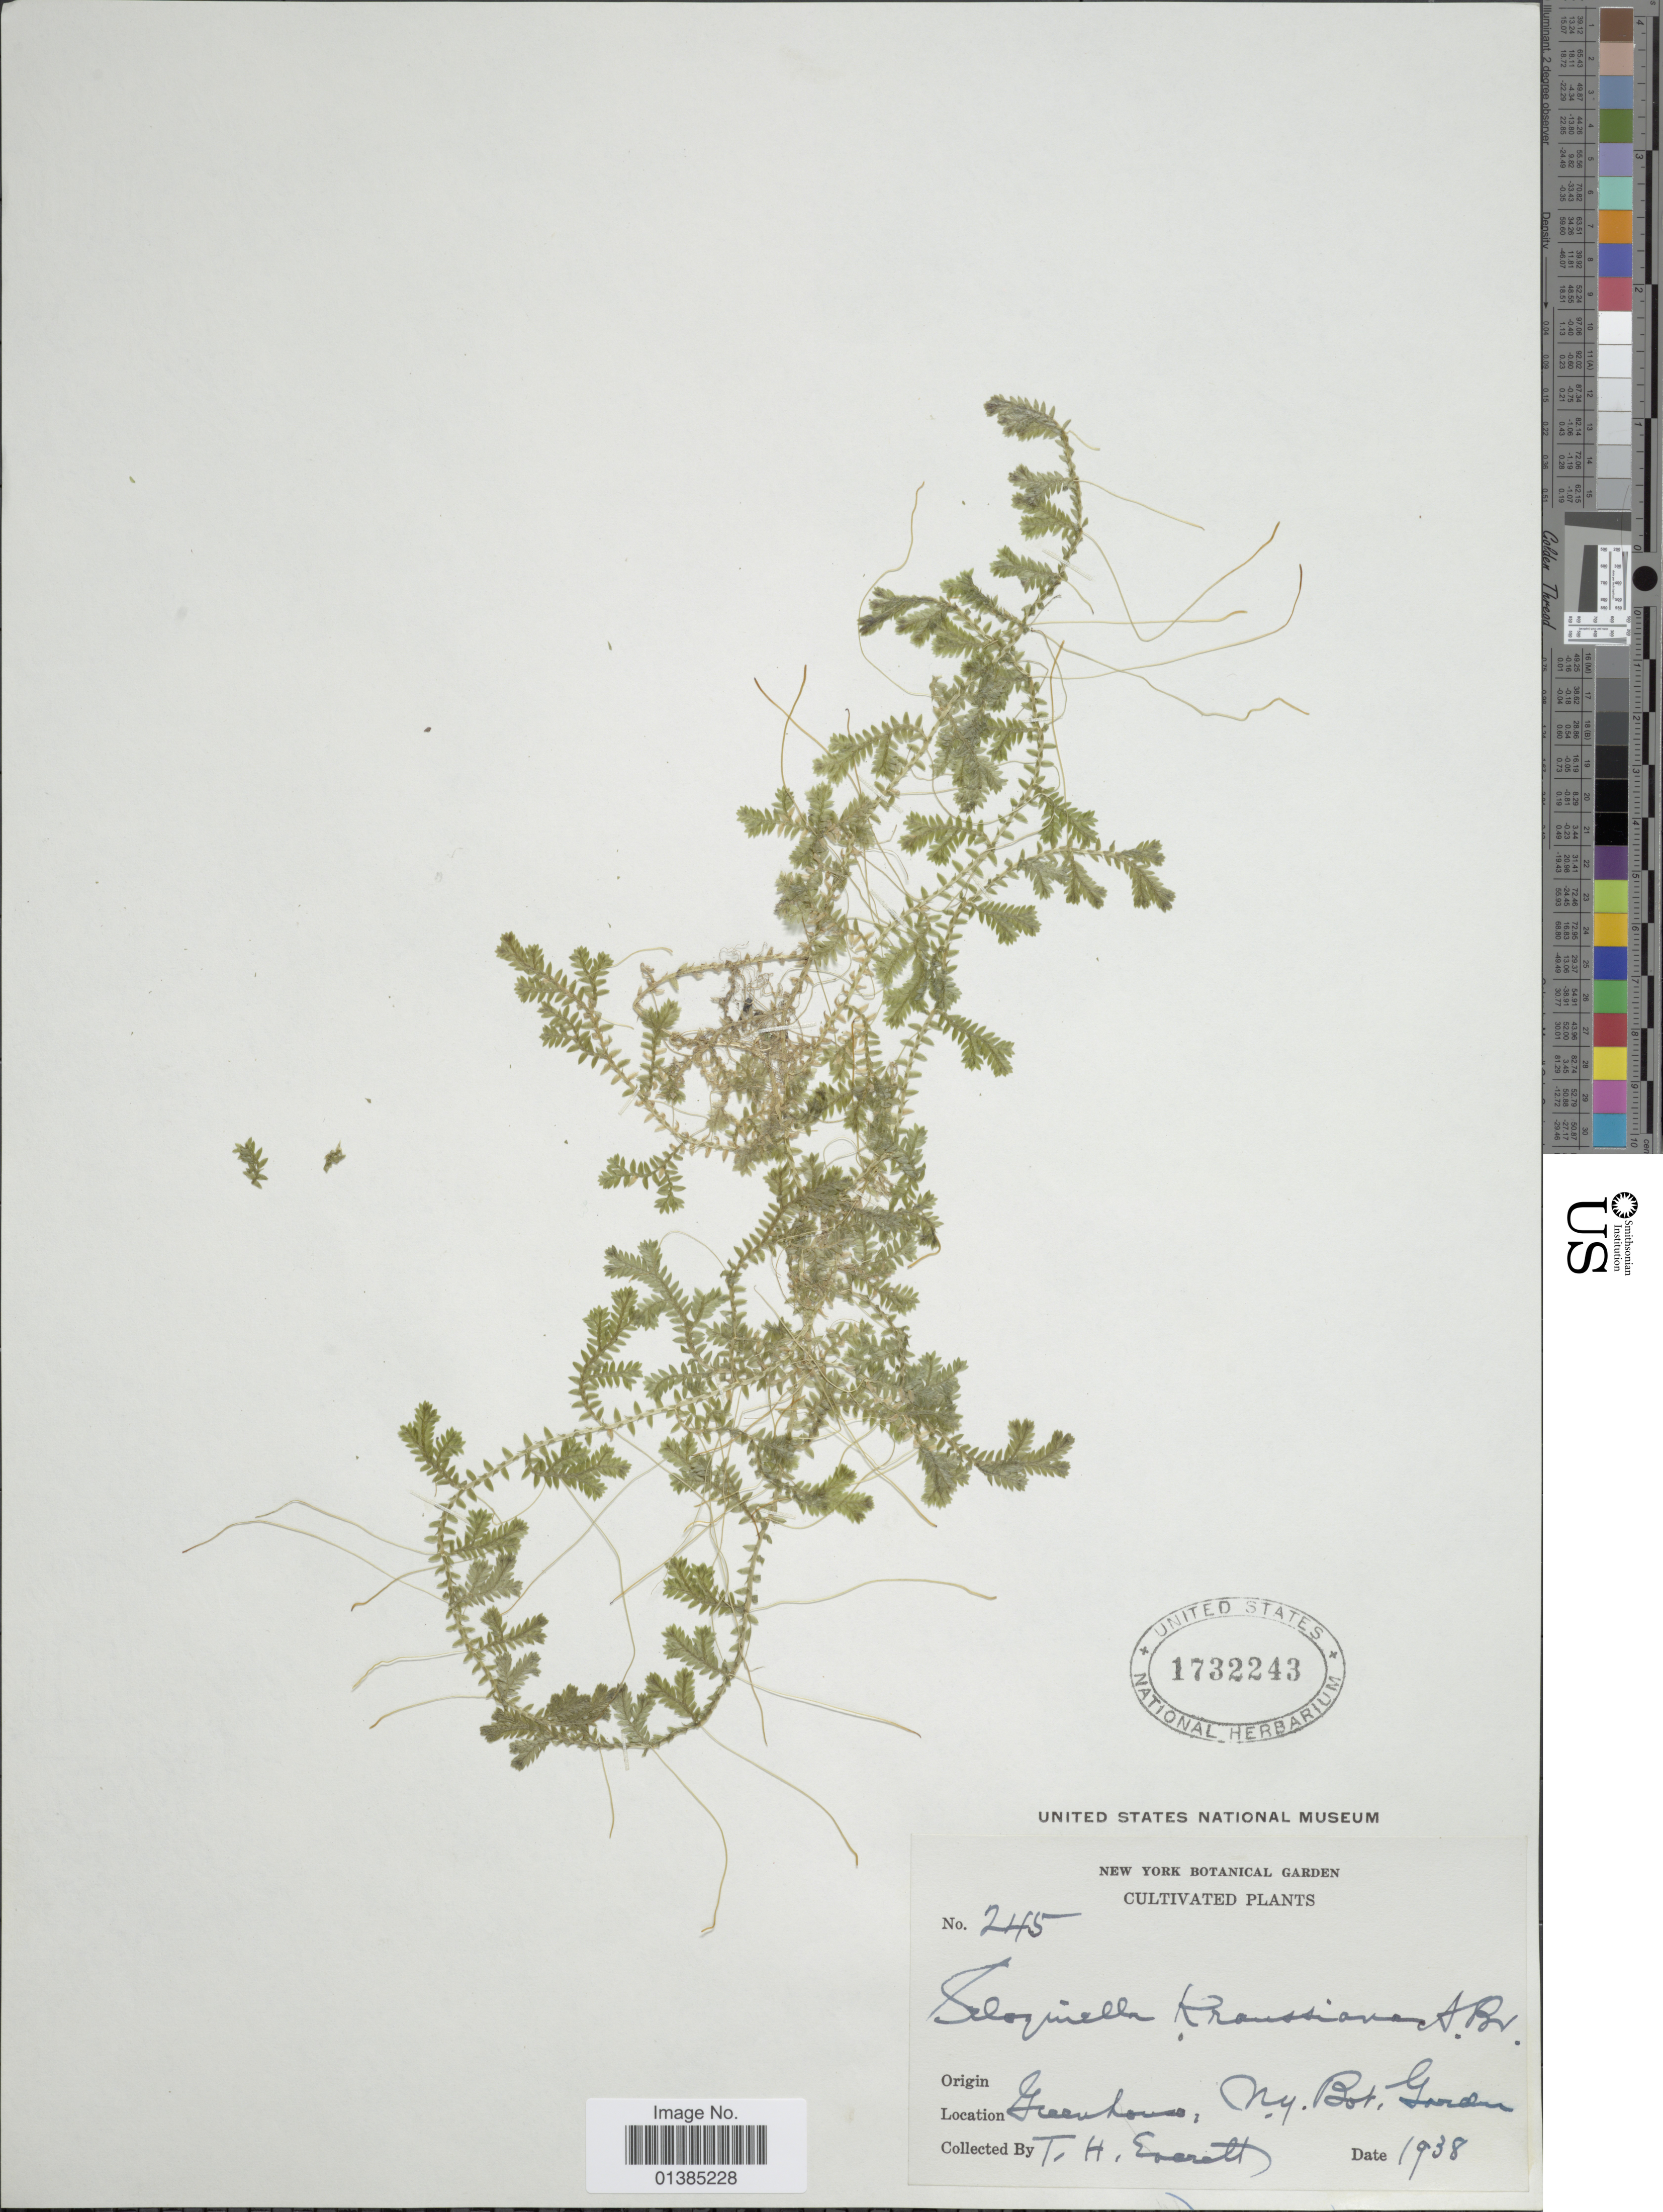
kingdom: Plantae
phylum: Tracheophyta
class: Lycopodiopsida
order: Selaginellales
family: Selaginellaceae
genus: Selaginella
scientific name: Selaginella kraussiana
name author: (Kunze) A. Braun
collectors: H. Everett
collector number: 245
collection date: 1938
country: United States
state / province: New York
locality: Greenhouse, N.Y. Bot. Garden.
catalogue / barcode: US 1732243